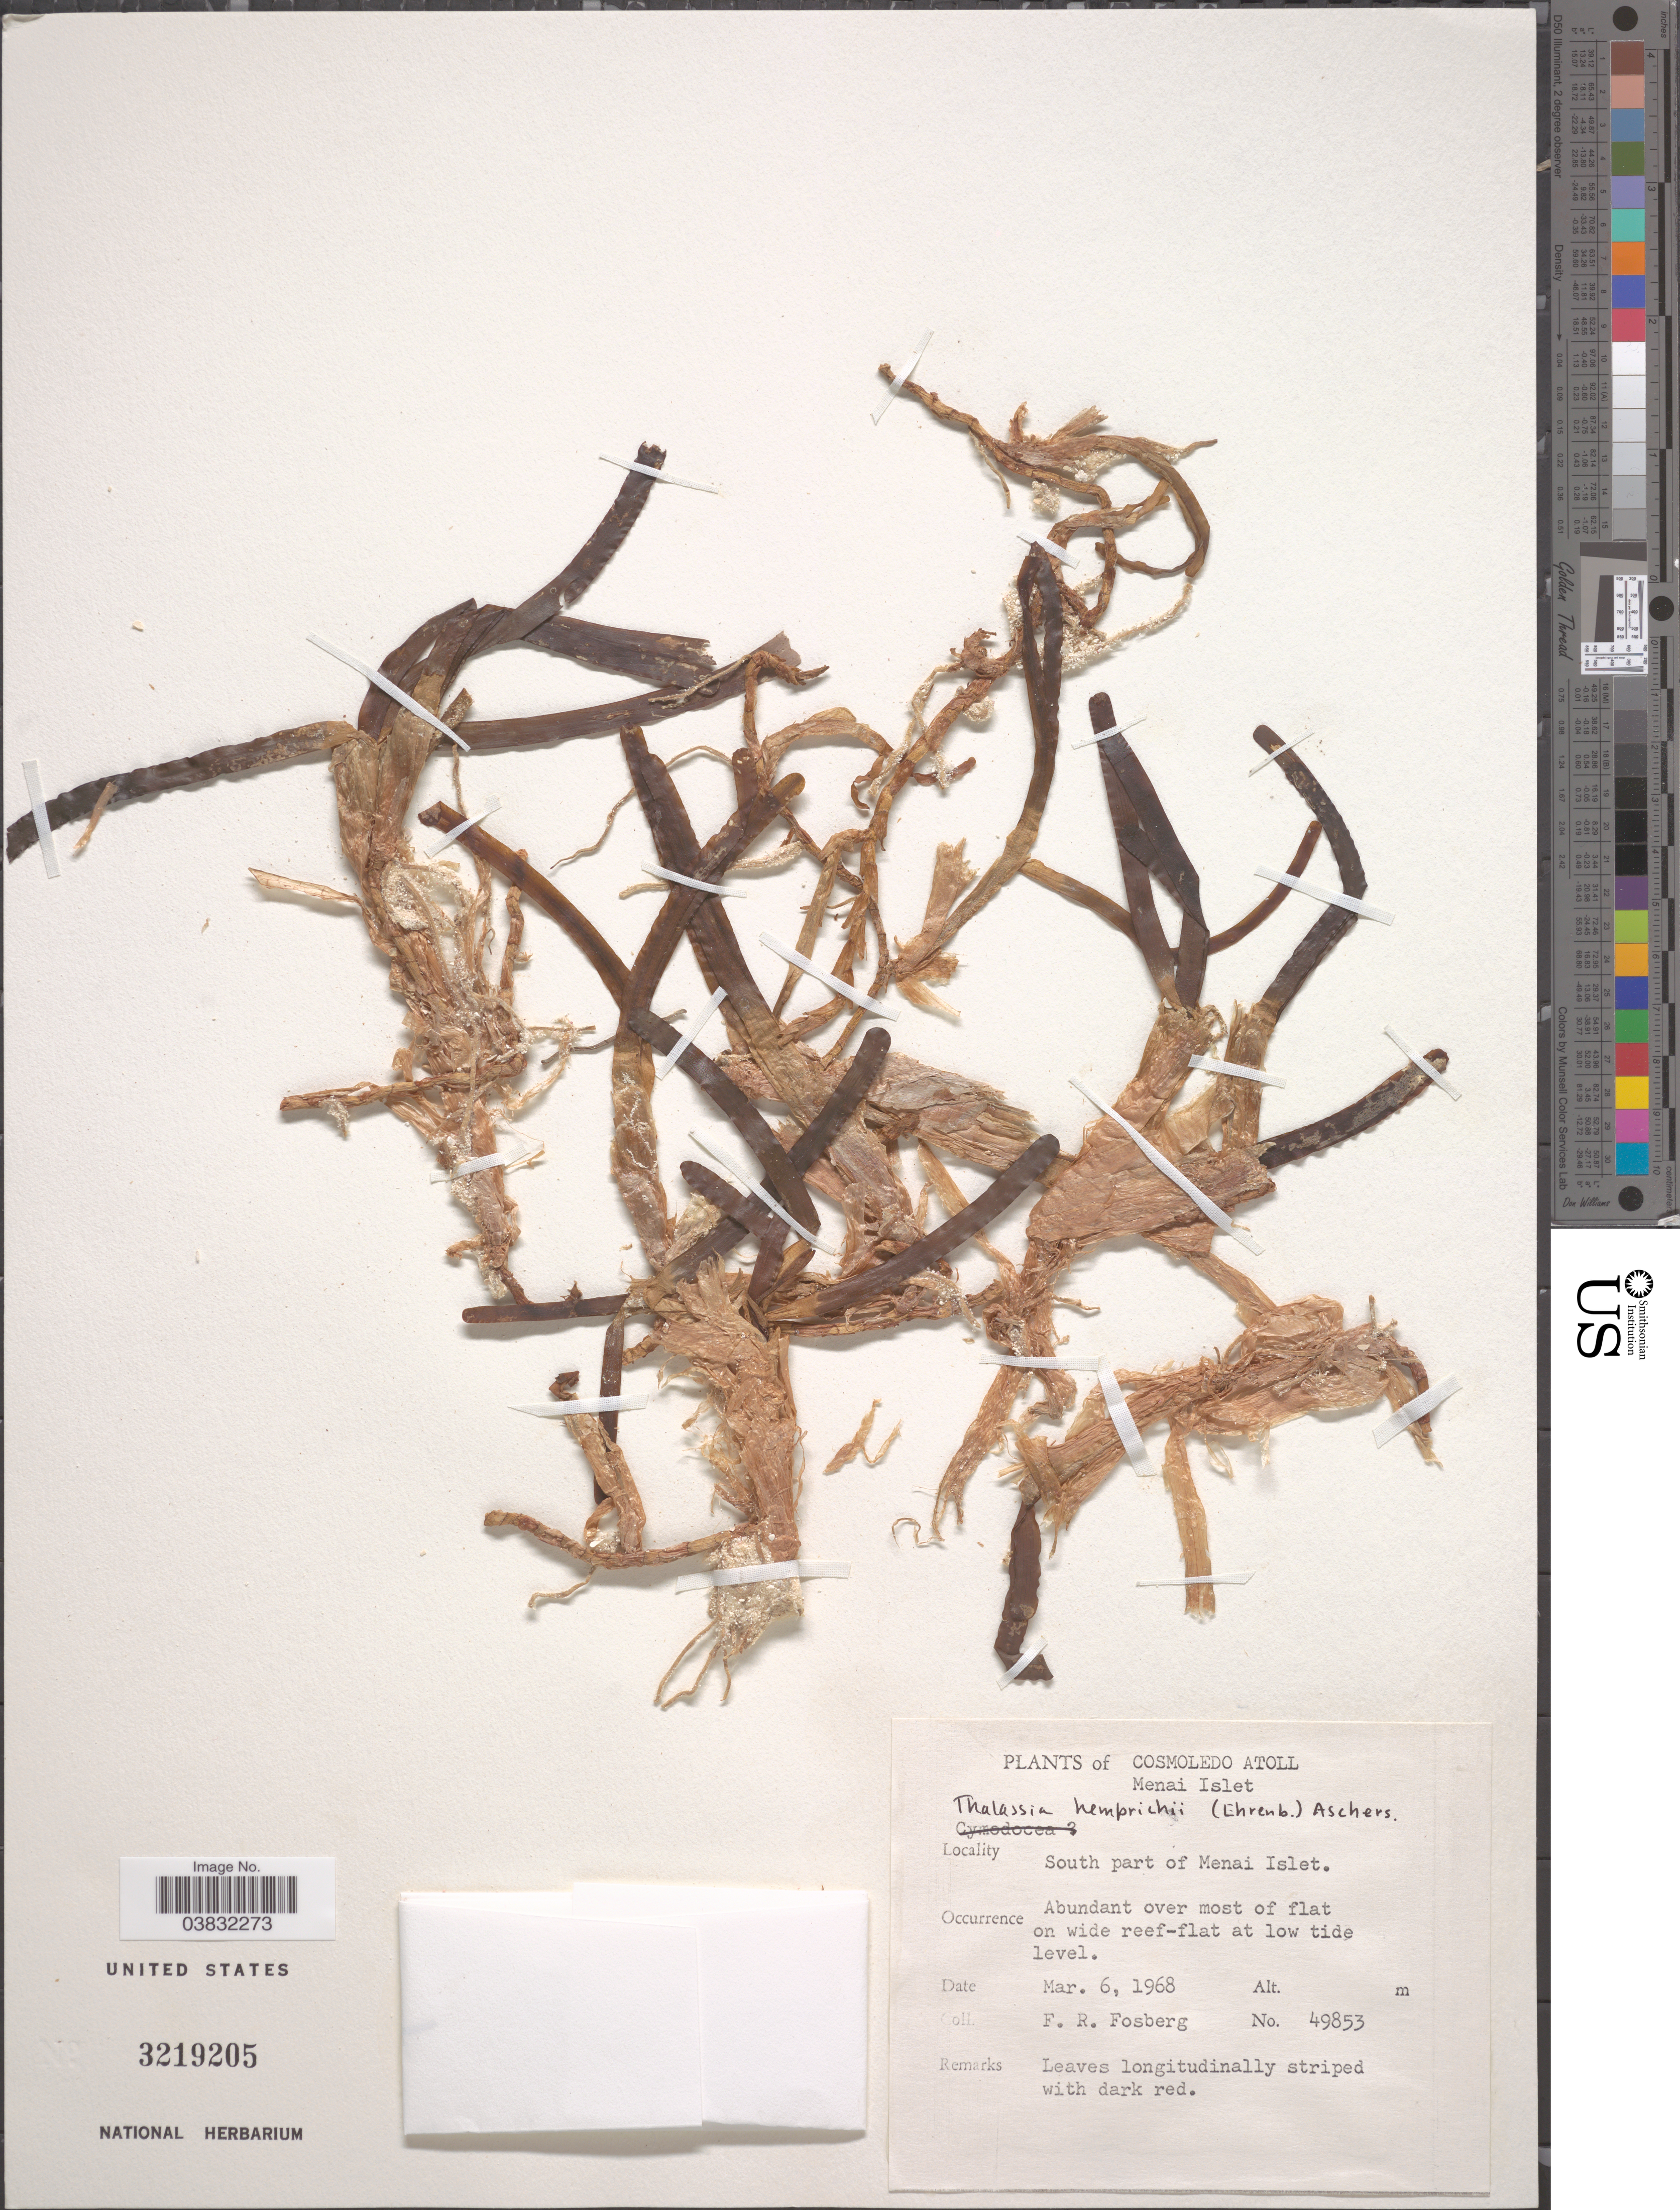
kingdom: Plantae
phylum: Tracheophyta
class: Liliopsida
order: Alismatales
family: Hydrocharitaceae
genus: Thalassia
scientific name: Thalassia hemprichii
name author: Asch.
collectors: F. R. Fosberg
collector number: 49853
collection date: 1968-03-06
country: Seychelles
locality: Cosmoledo Atoll. Menai Islet. South part of Menai Islet.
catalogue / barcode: US 3219205